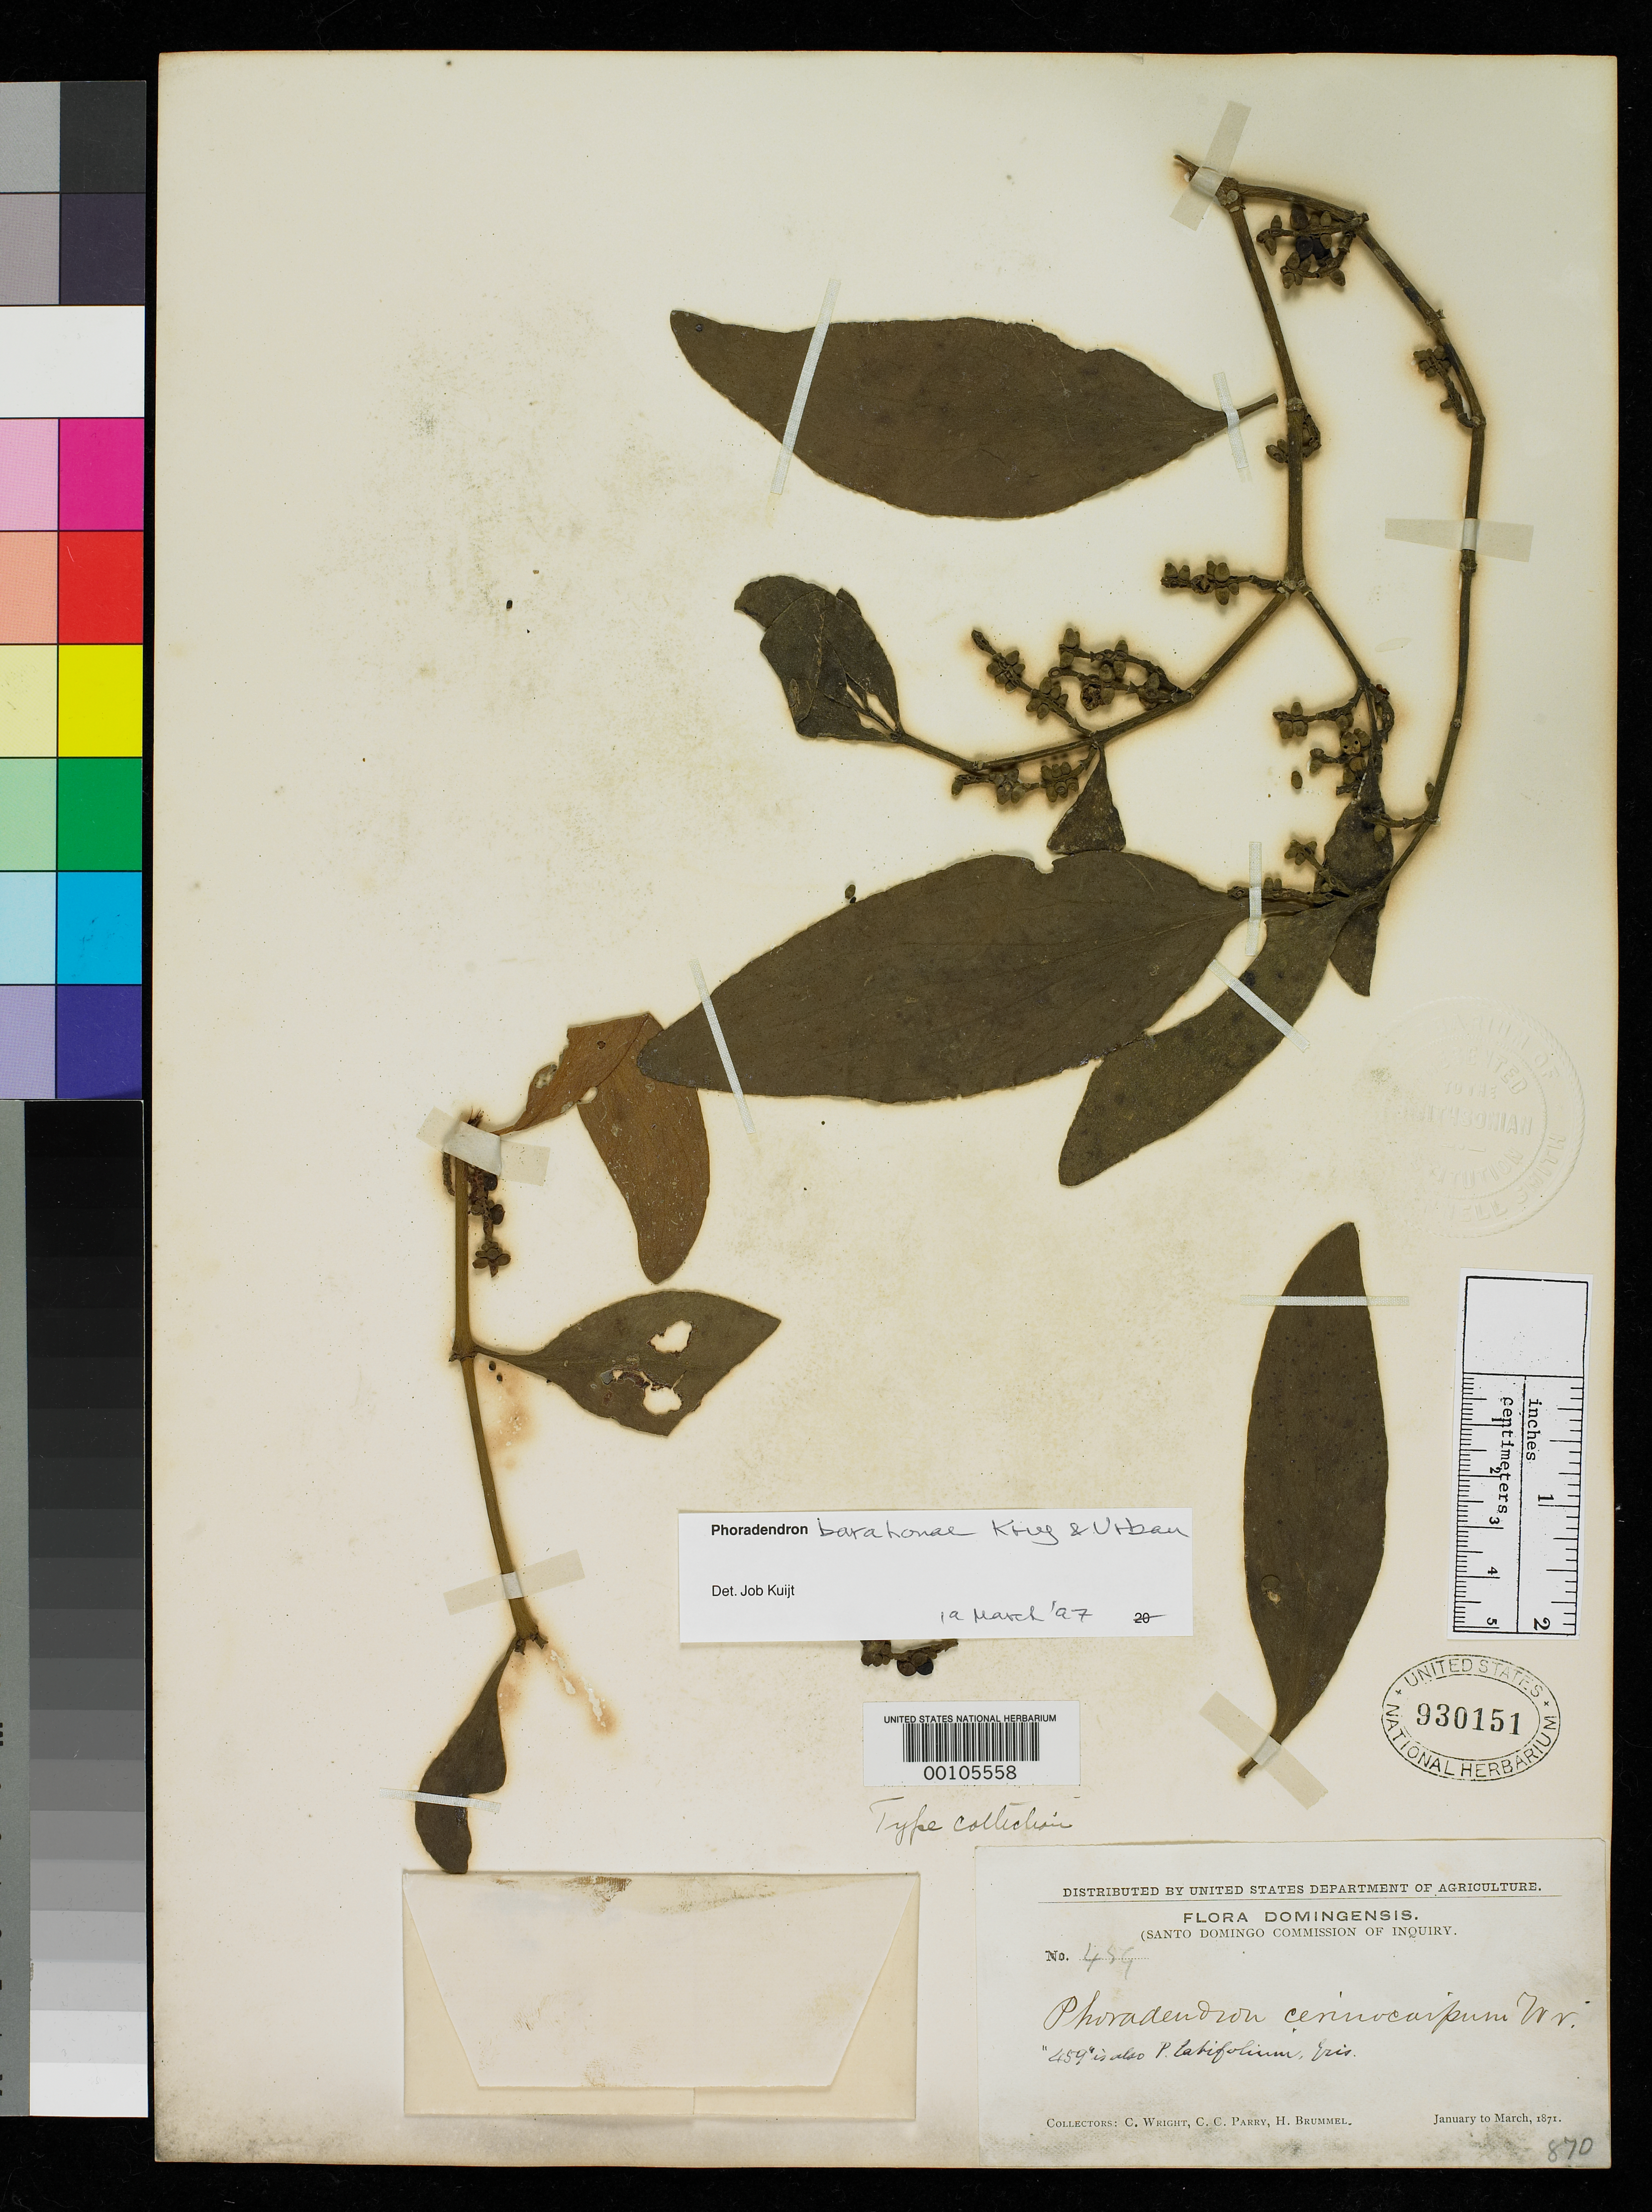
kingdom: Plantae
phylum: Tracheophyta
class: Magnoliopsida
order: Santalales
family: Viscaceae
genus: Phoradendron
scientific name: Phoradendron cerinocarpum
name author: C. Wright ex Trel.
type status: Isotype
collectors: C. Wright, C. C. Parry & H. Brummel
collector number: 459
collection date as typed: Jan 1871 to -- Mar 1871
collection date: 1871-01/1871-03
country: Dominican Republic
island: Hispaniola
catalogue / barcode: US 930151